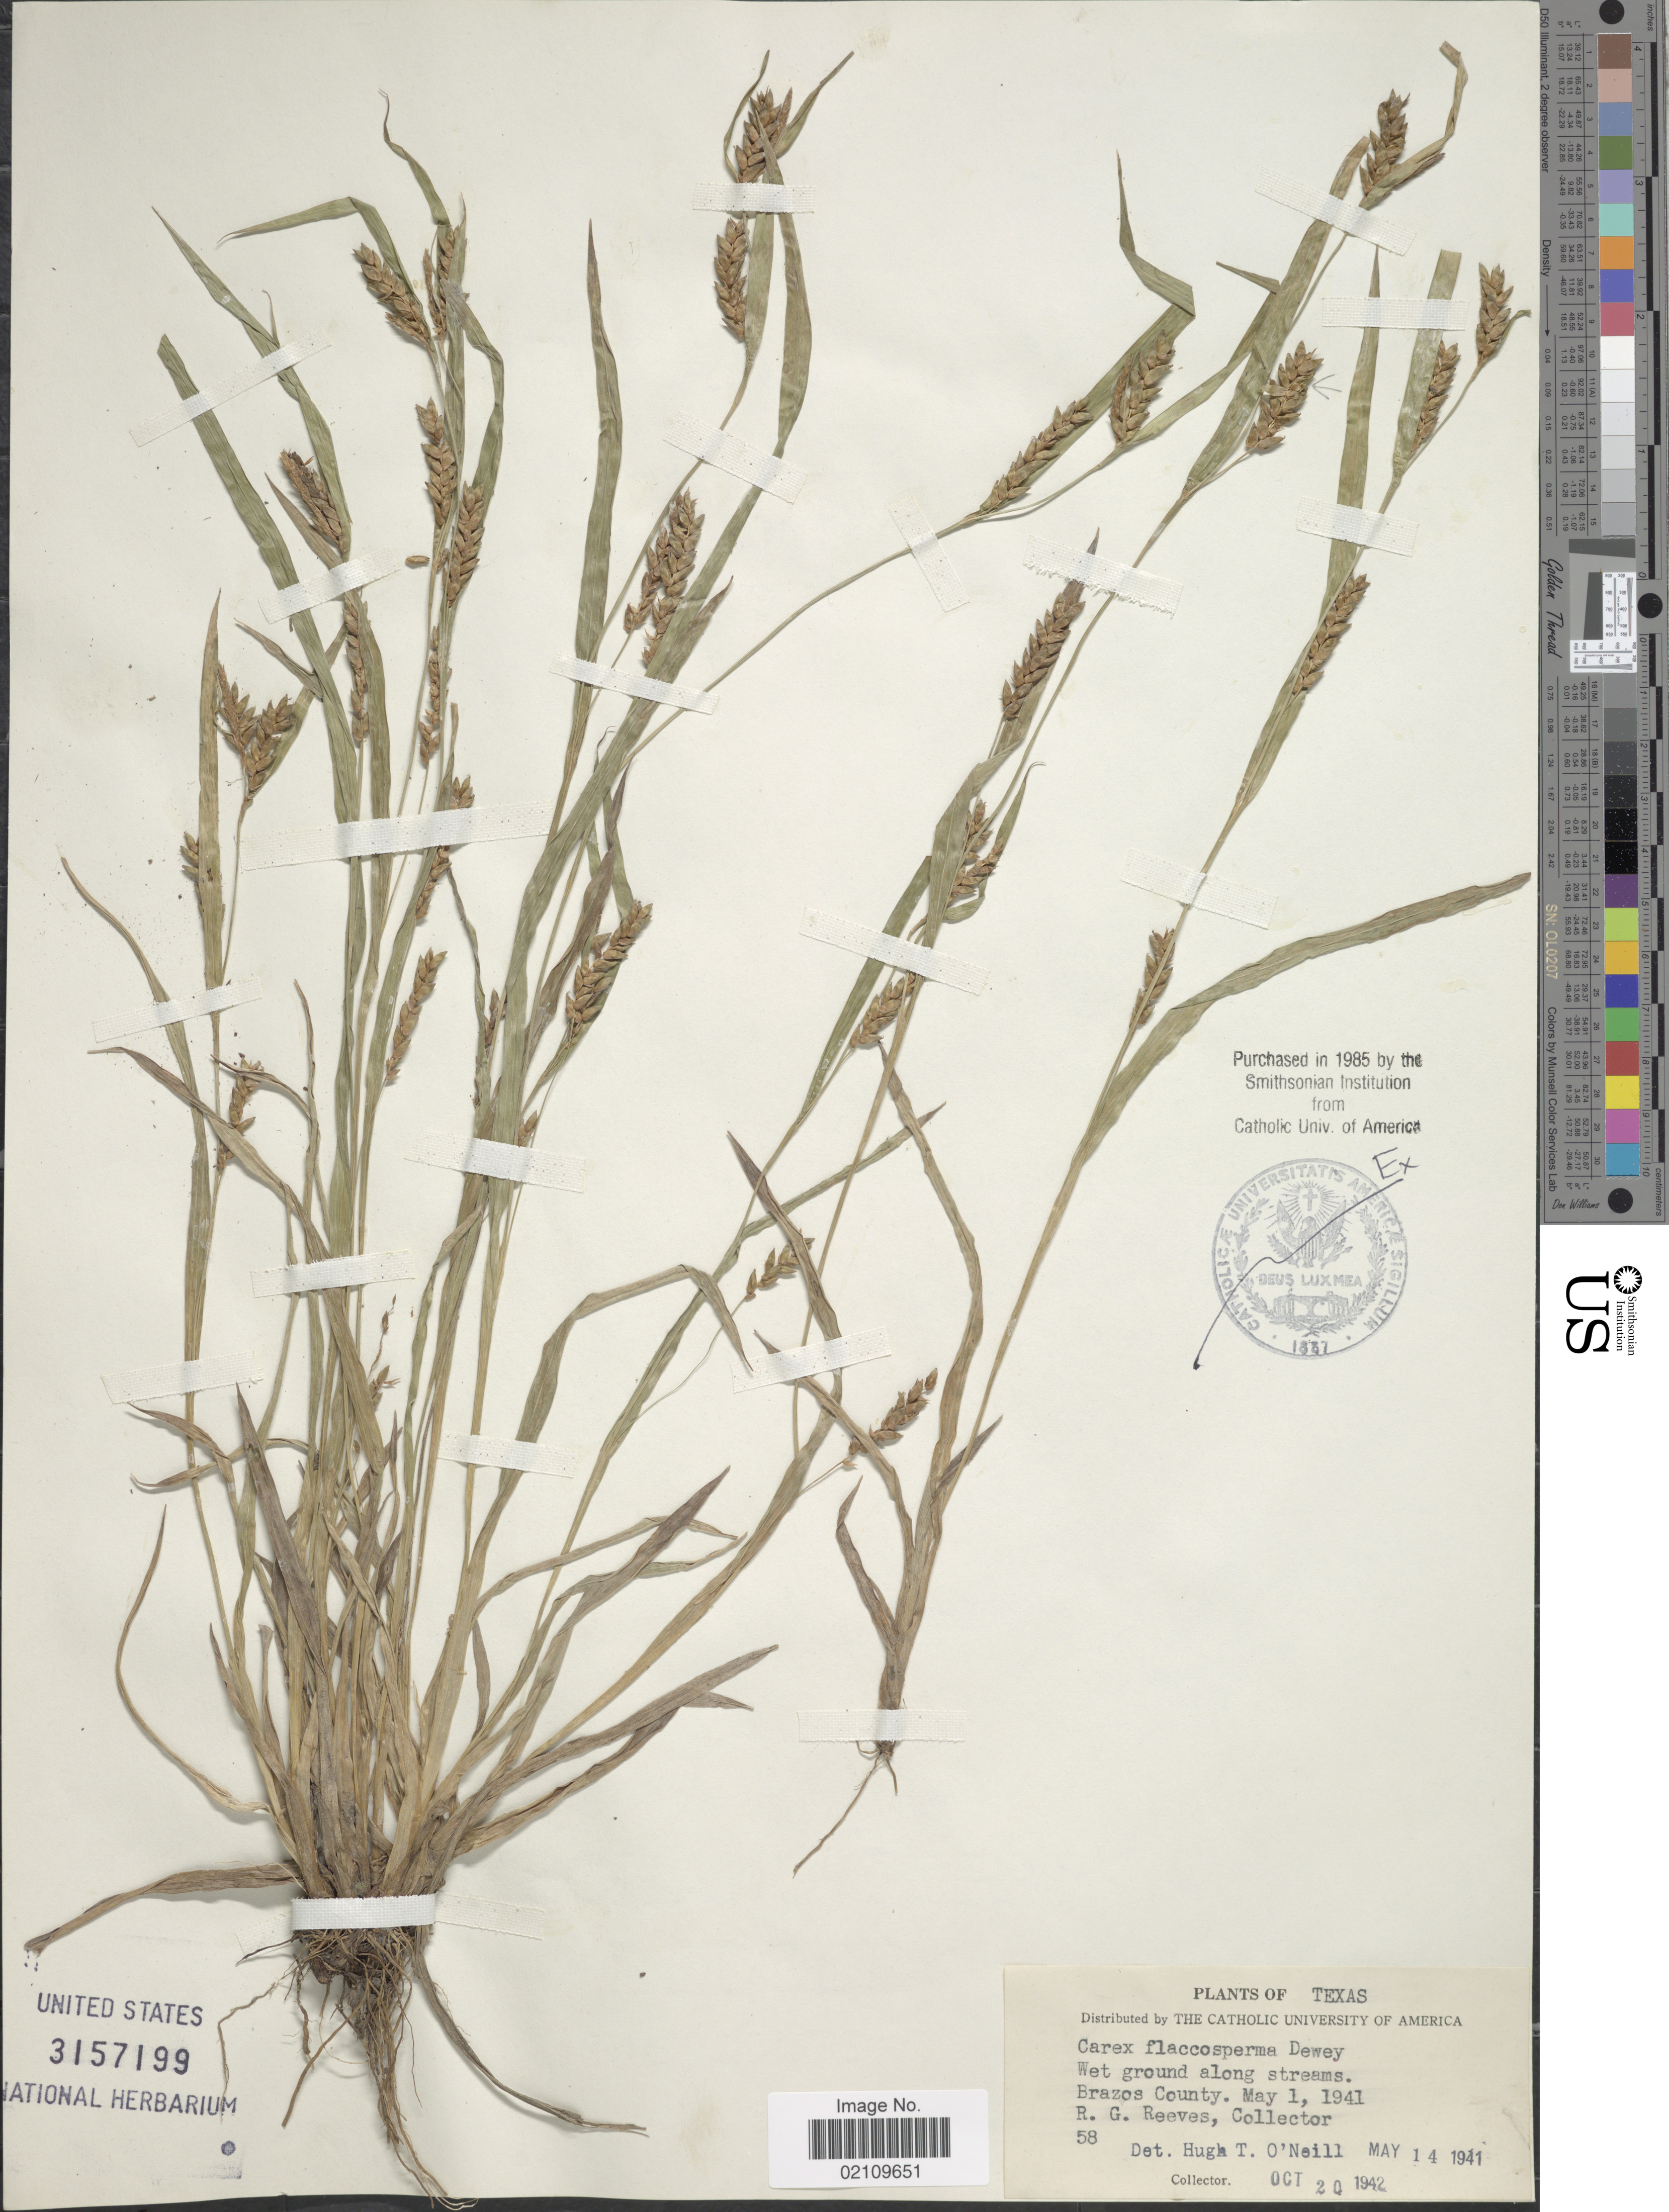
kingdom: Plantae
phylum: Tracheophyta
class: Liliopsida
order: Poales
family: Cyperaceae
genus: Carex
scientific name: Carex flaccosperma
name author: Dewey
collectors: R. G. Reeves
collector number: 58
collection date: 1941-05-01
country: United States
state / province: Texas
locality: Brazos County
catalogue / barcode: US 3157199